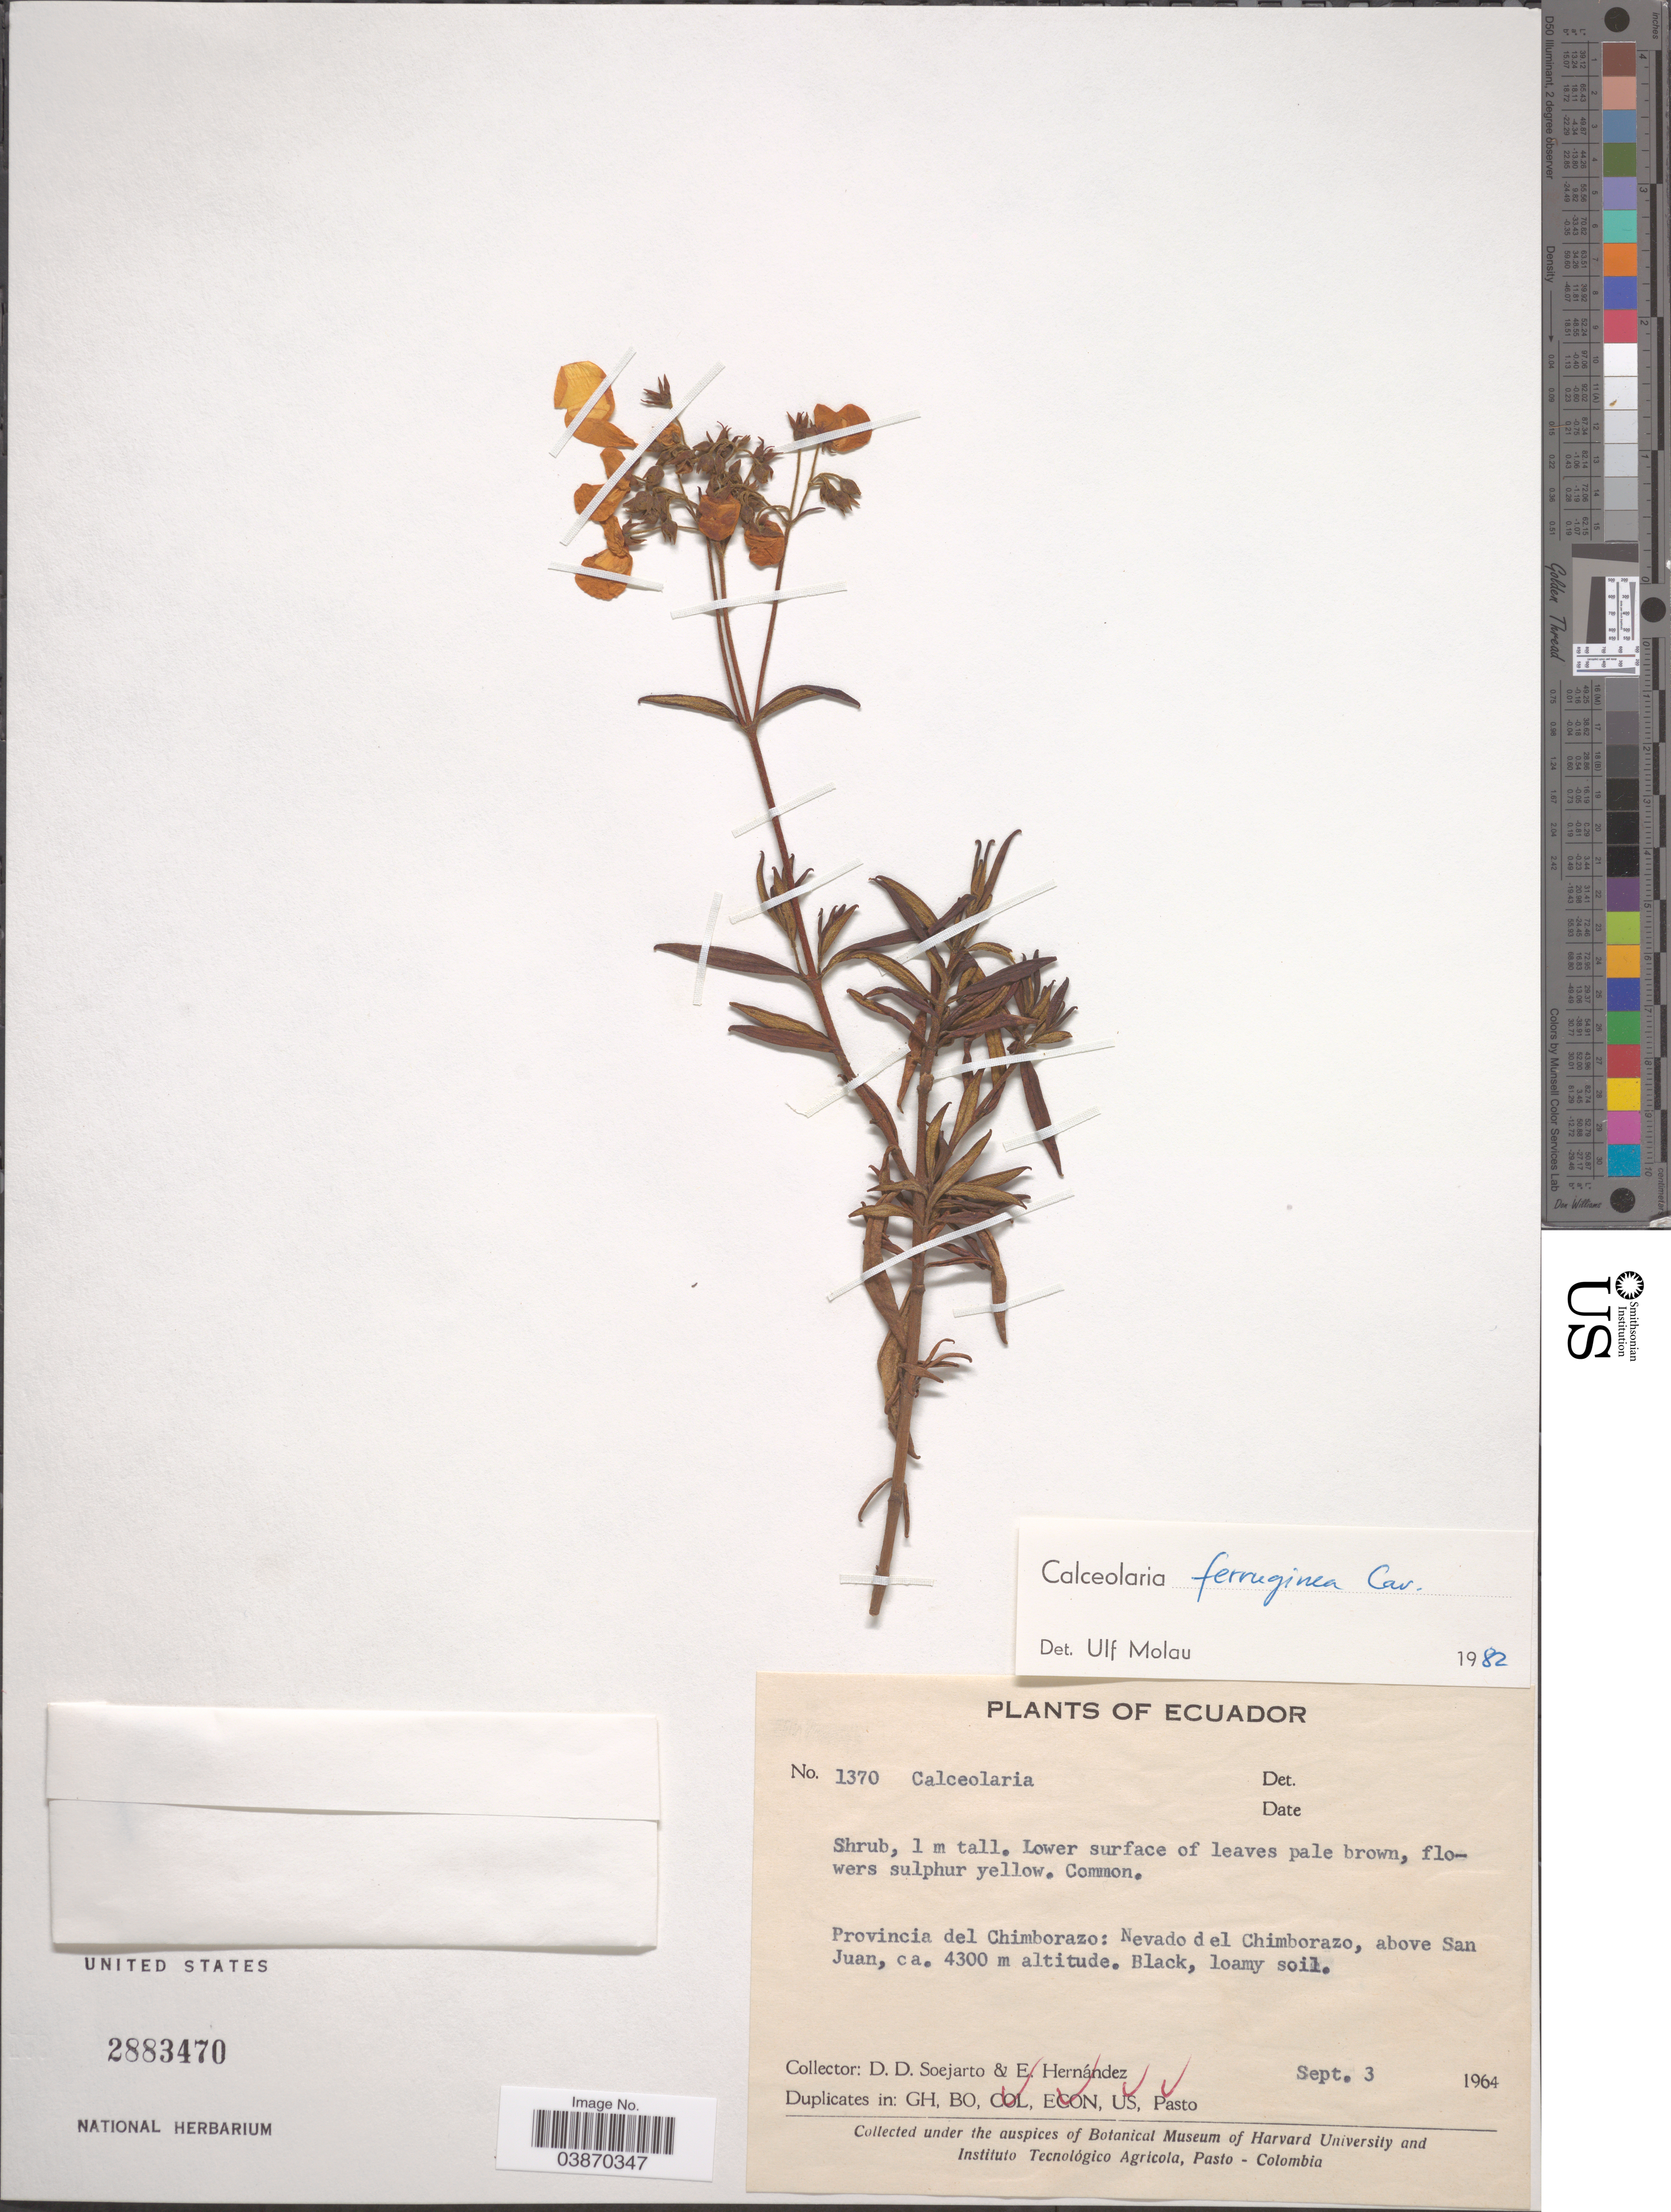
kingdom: Plantae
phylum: Tracheophyta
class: Magnoliopsida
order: Lamiales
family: Calceolariaceae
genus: Calceolaria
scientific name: Calceolaria ferruginea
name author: Cav.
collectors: E. Hernández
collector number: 1370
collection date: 1964-09-03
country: Ecuador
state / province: Chimborazo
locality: Nevado del Chimborazo, above San Juan.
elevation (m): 4300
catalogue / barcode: US 2883470